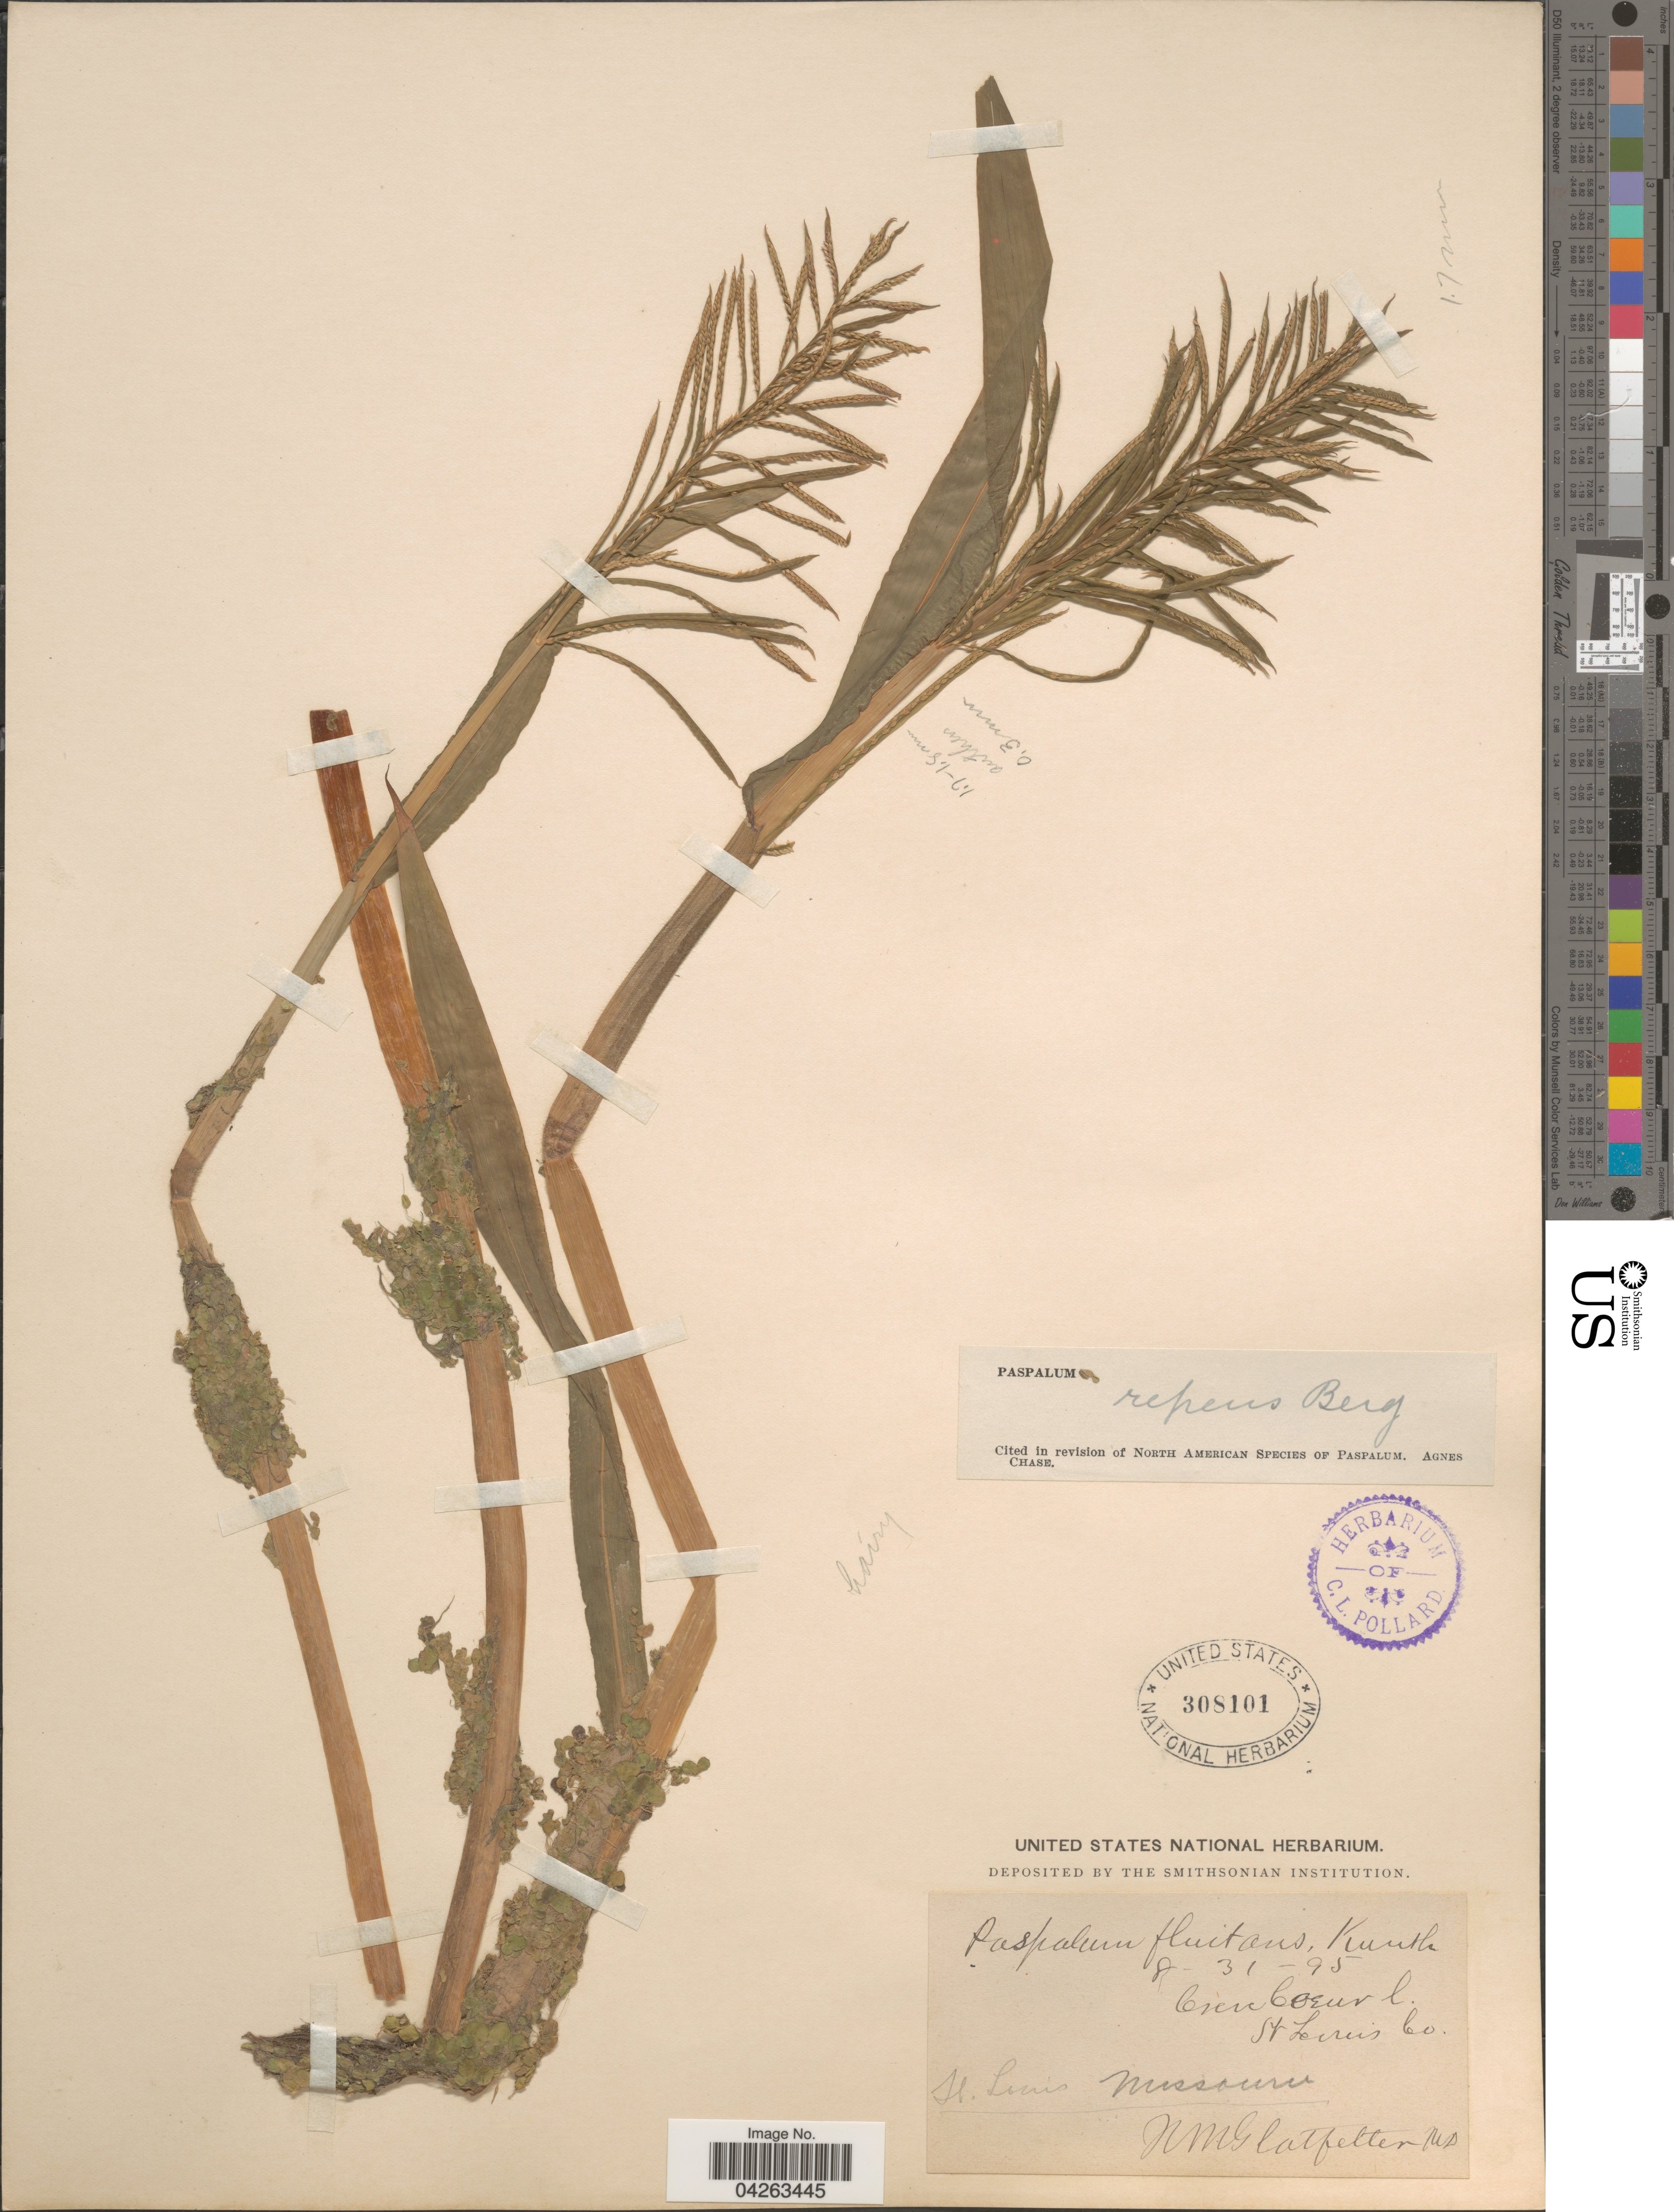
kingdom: Plantae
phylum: Tracheophyta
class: Liliopsida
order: Poales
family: Poaceae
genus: Paspalum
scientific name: Paspalum repens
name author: P.J. Bergius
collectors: N. M. Glatfelter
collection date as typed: Transcribed d/m/y: 31/8/95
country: United States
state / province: Missouri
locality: St Louis Co.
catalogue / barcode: US 308101